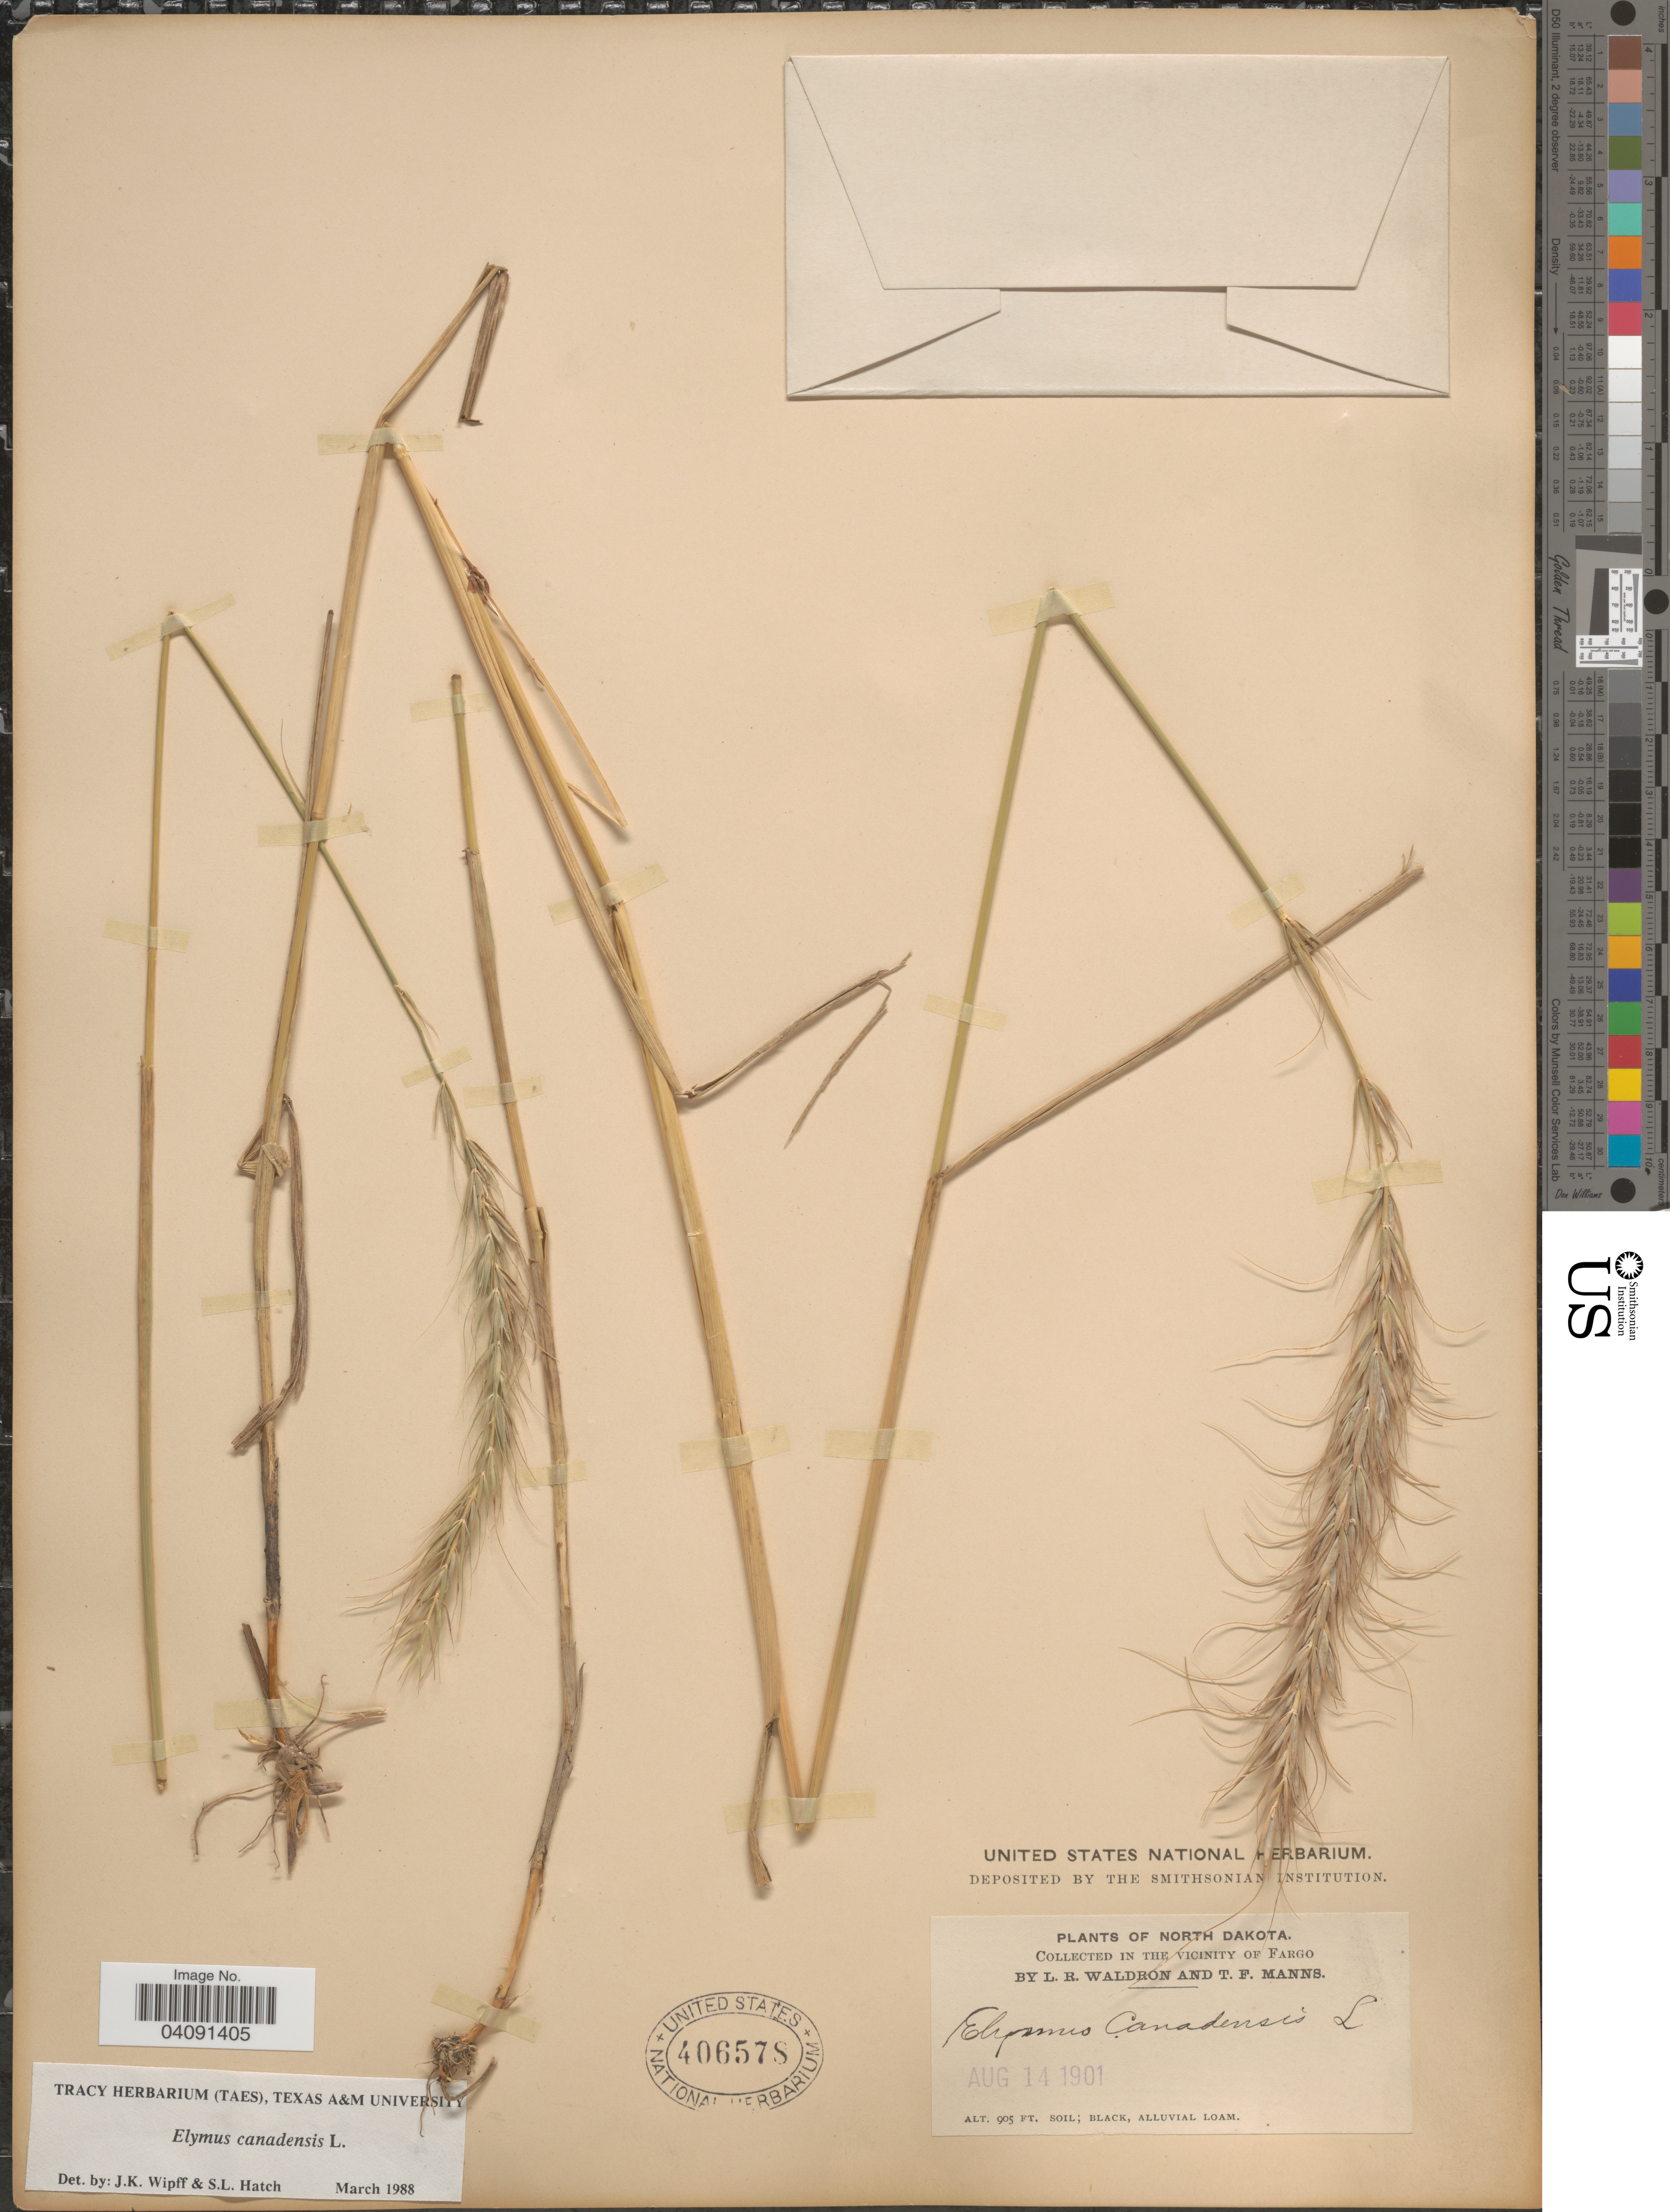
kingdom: Plantae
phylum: Tracheophyta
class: Liliopsida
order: Poales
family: Poaceae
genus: Elymus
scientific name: Elymus canadensis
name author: L.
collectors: L. Waldron & T. Manns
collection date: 1901-08-14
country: United States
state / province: North Dakota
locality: In the vicinity of Fargo.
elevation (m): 276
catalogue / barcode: US 406578